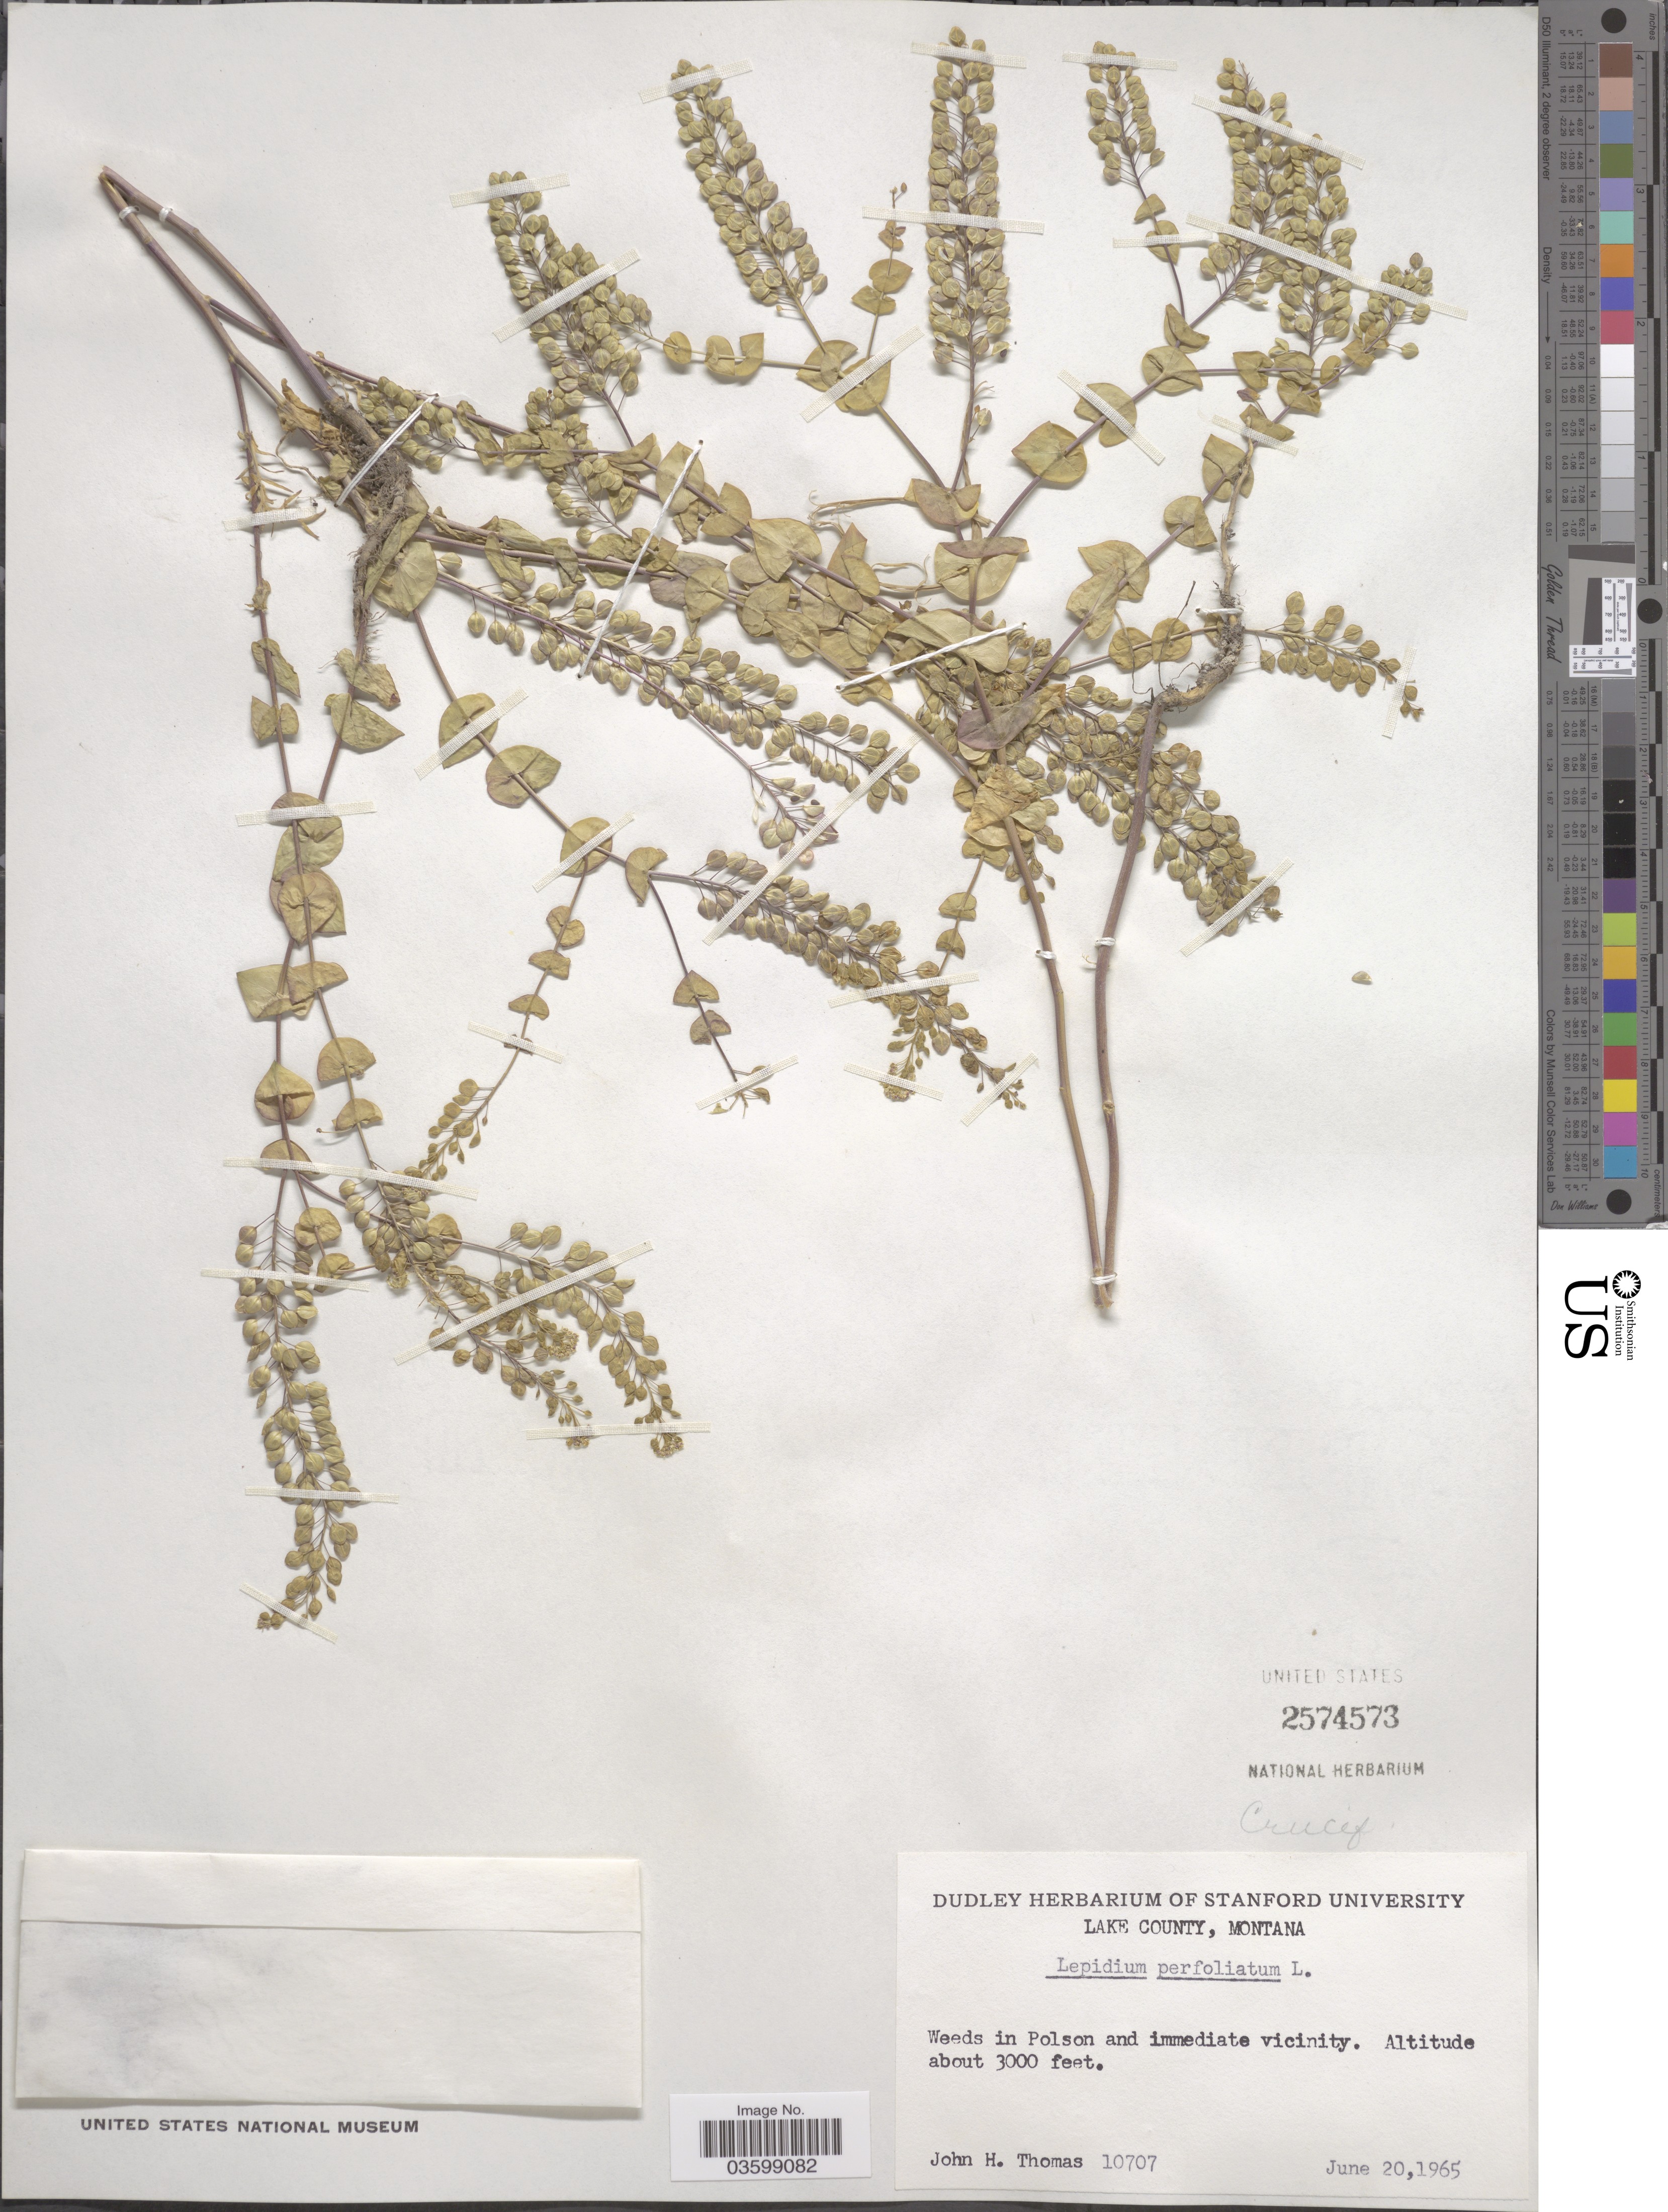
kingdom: Plantae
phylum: Tracheophyta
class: Magnoliopsida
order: Brassicales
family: Brassicaceae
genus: Lepidium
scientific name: Lepidium perfoliatum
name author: L.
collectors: J. H. Thomas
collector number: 10707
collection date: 1965-06-20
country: United States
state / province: Montana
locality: Lake County. Weeds in Polson and immediate vicinity.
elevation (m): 914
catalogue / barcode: US 2574573